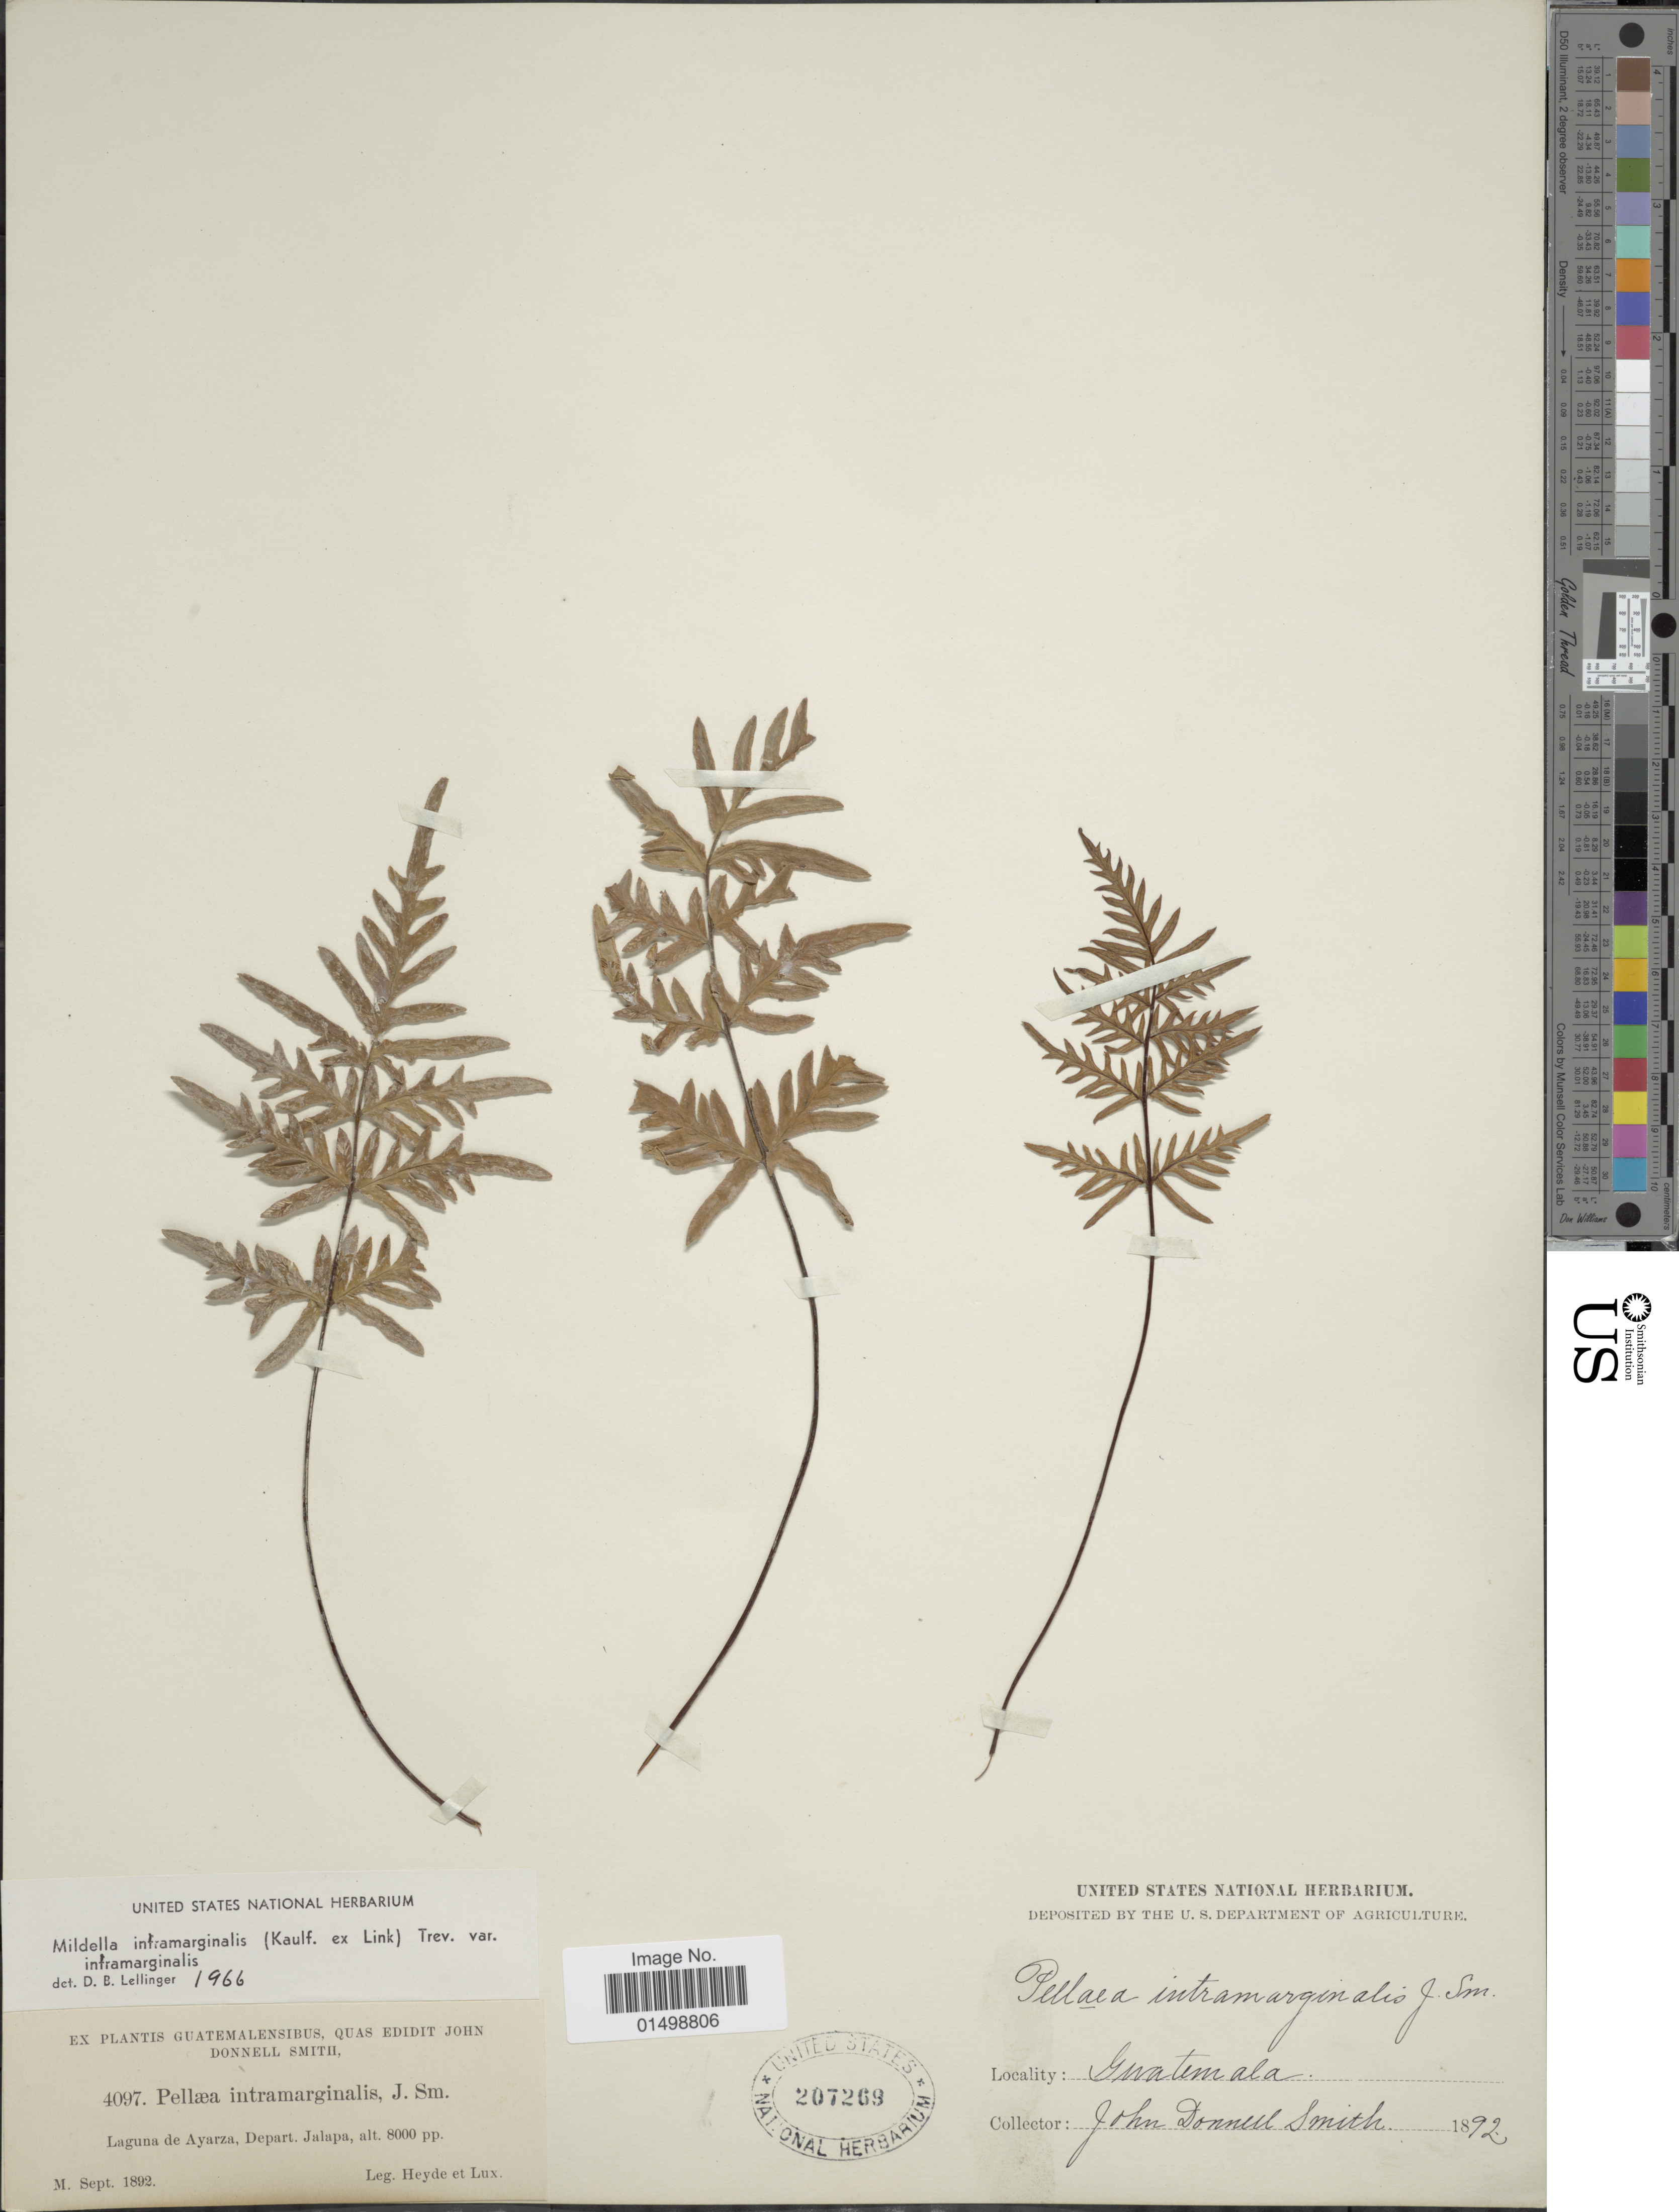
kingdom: Plantae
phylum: Tracheophyta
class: Polypodiopsida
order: Polypodiales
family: Pteridaceae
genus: Cheilanthes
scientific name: Cheilanthes intramarginalis var. intramarginalis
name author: (Kaulf.) Hook.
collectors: J. Donnell Smith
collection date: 1892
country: Guatemala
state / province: Jalapa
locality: Laguna de Ayarza, Depart. Jalapa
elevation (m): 2438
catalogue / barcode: US 207269